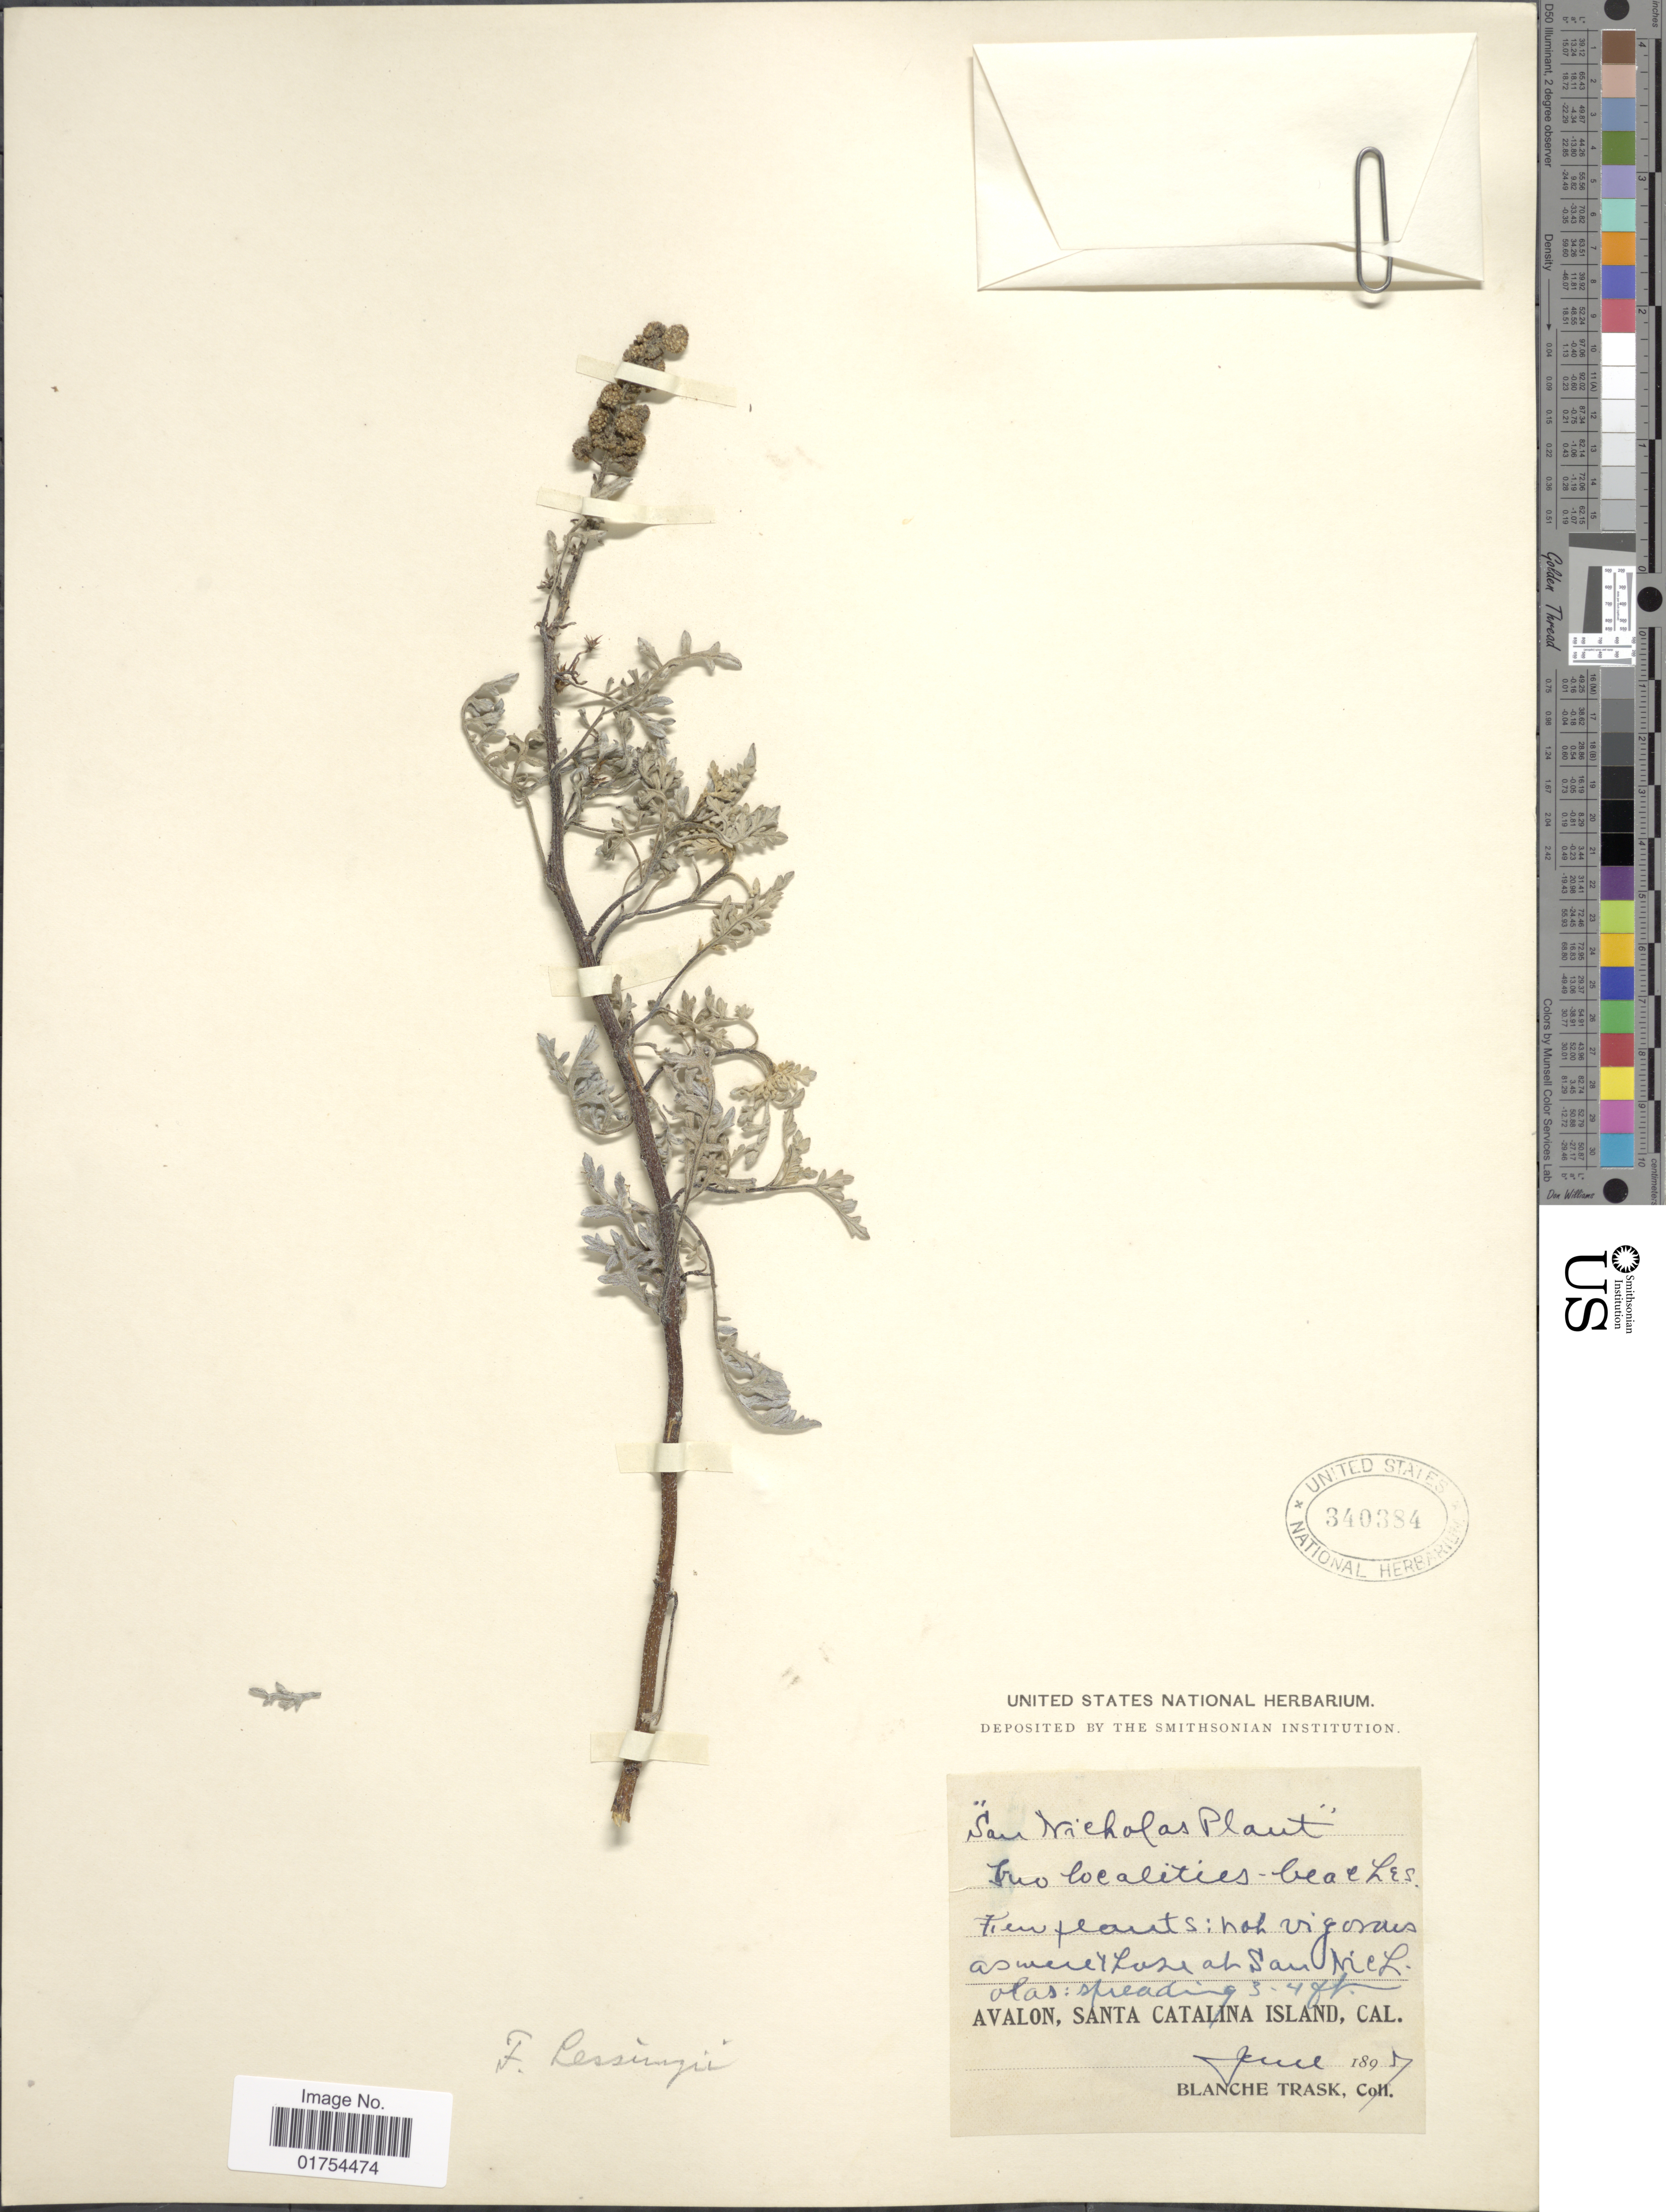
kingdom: Plantae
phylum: Tracheophyta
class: Magnoliopsida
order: Asterales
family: Asteraceae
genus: Franseria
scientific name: Franseria bipinnatifida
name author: (A. Gray) A. Gray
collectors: B. Trask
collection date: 1897-06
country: United States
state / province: California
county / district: Los Angeles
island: Santa Catalina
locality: Avalon, Santa Catalina Island, Cal.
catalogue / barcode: US 340384